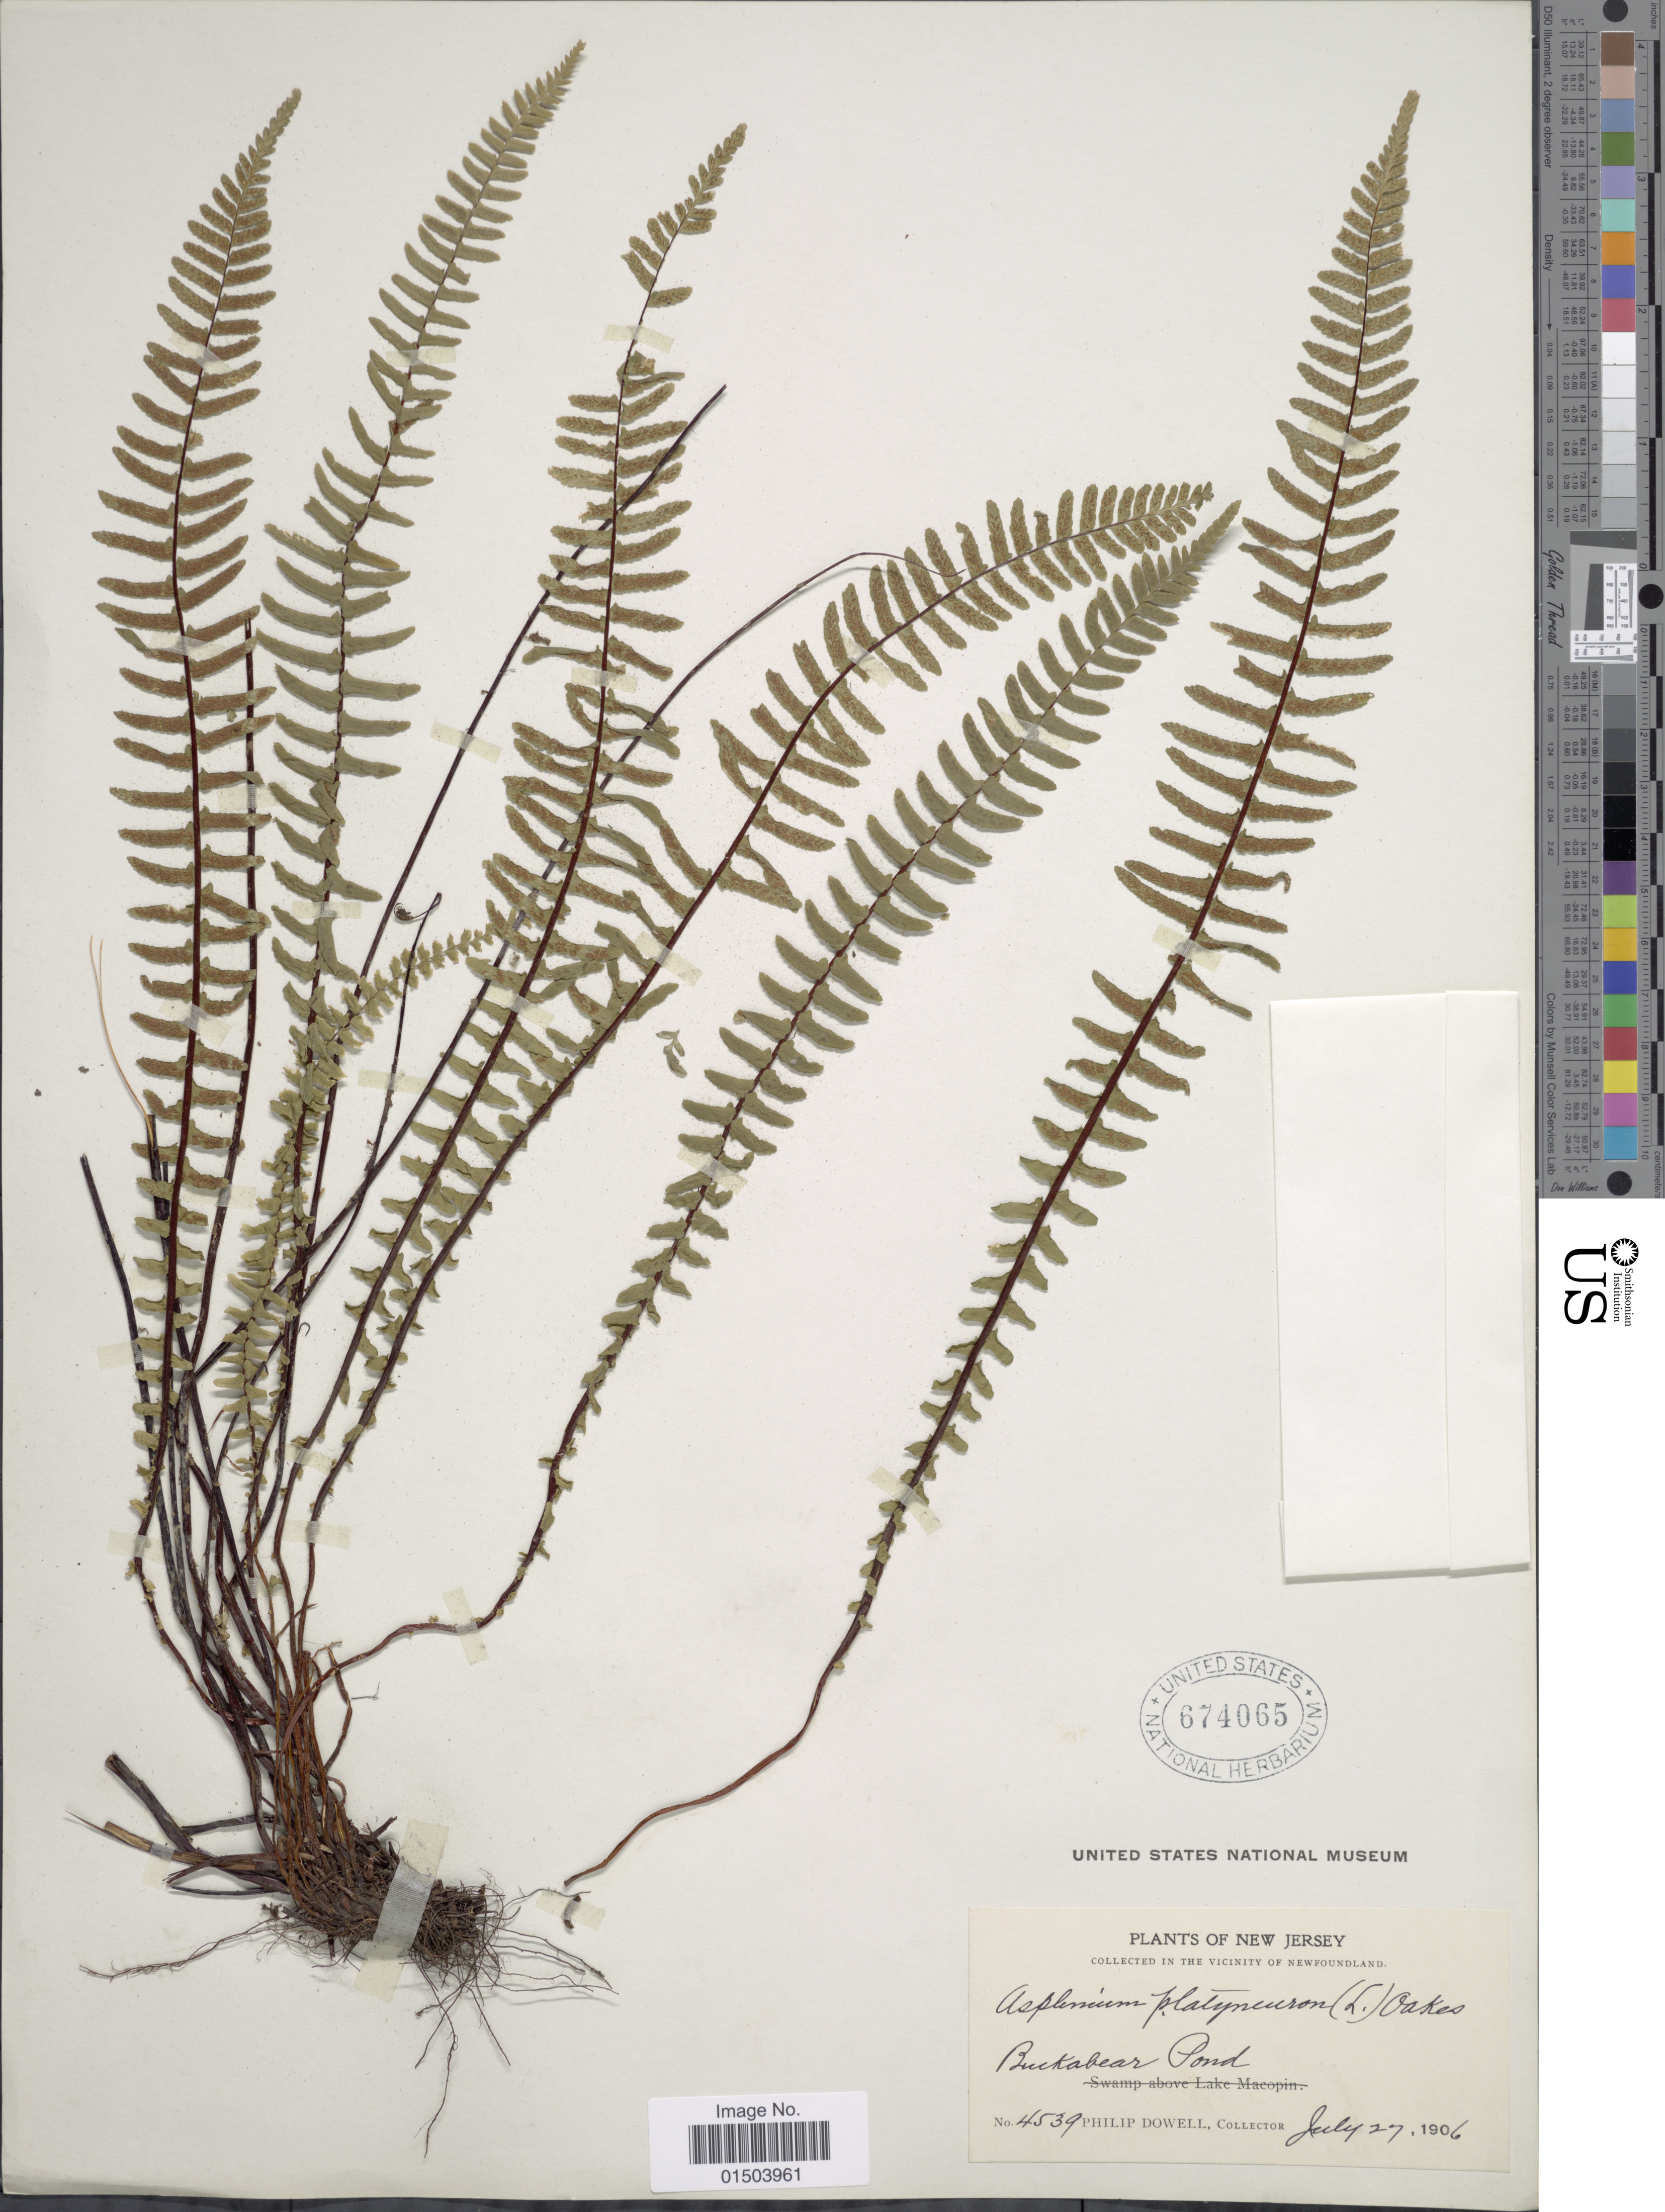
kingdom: Plantae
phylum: Tracheophyta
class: Polypodiopsida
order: Polypodiales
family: Aspleniaceae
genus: Asplenium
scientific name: Asplenium platyneuron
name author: (L.) Britton, Stearns & Poggenb.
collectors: P. Dowell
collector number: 4539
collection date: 1906-07-27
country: United States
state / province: New Jersey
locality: In the Vicinity of Newfoundland. Buckabear Pond.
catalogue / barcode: US 674065